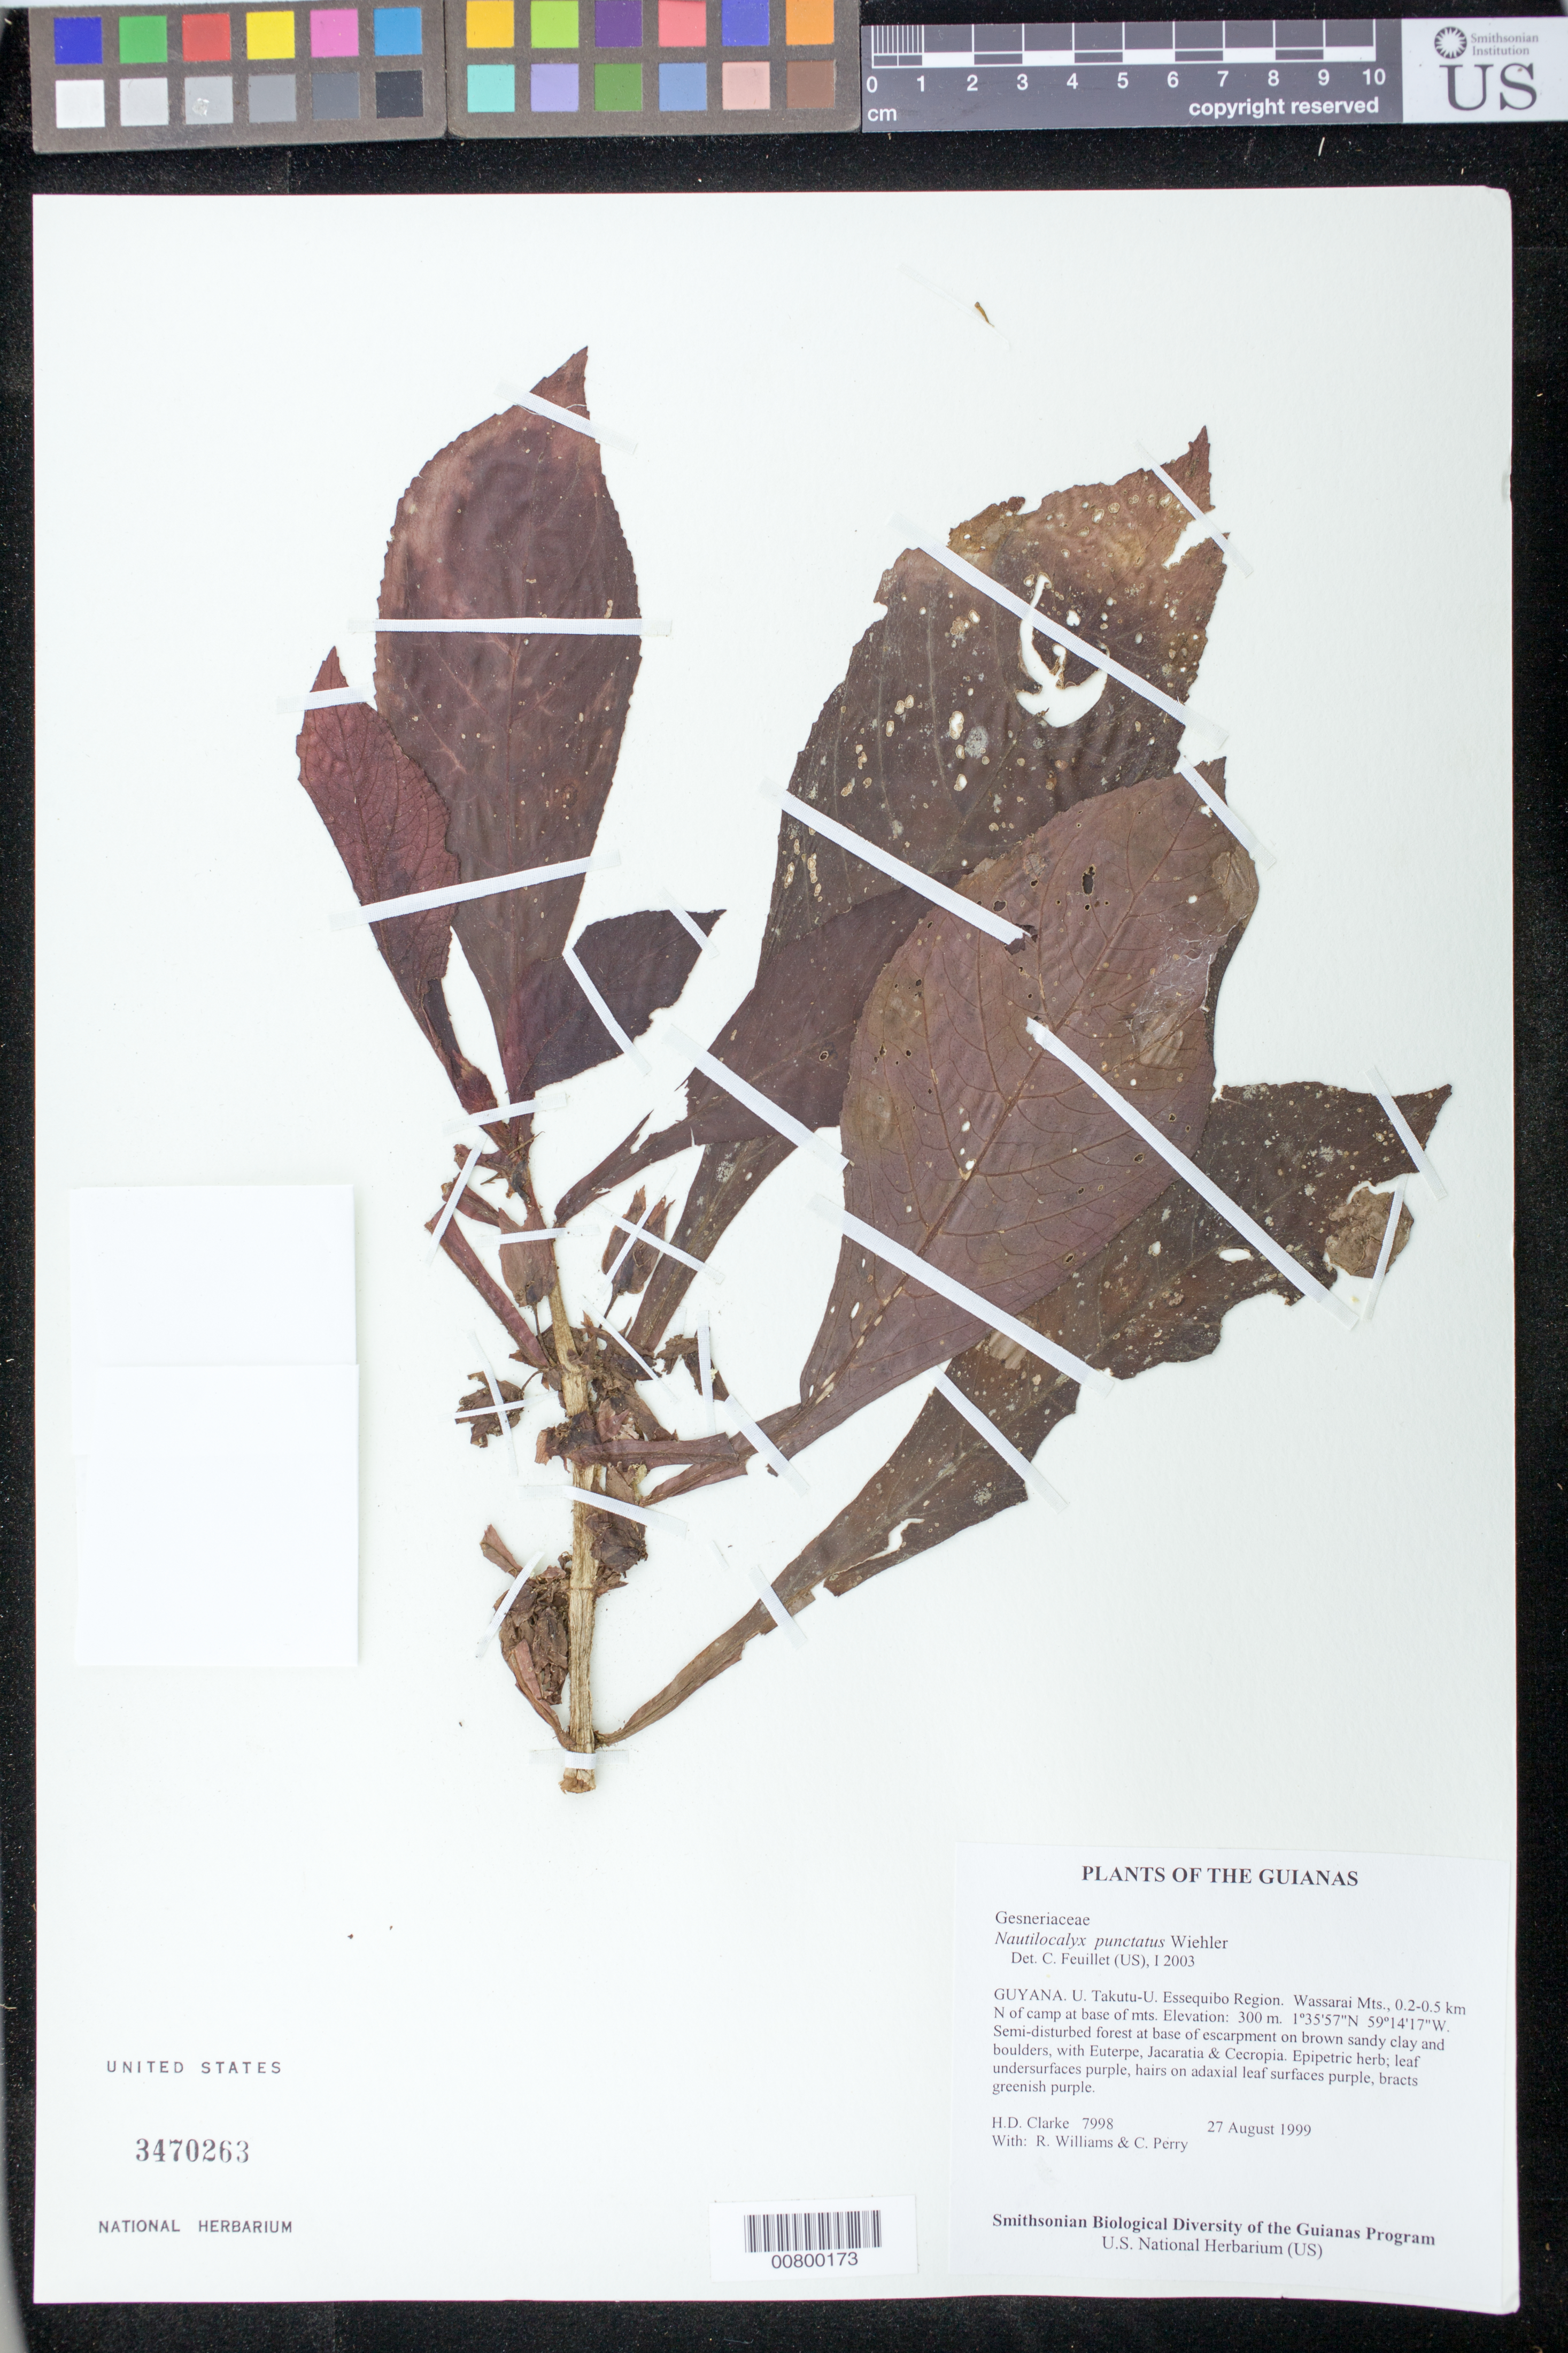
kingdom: Plantae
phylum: Tracheophyta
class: Magnoliopsida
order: Lamiales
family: Gesneriaceae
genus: Nautilocalyx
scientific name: Nautilocalyx punctatus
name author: Wiehler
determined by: Feuillet, C.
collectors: H. D. Clarke, R. Williams & C. Perry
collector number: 7998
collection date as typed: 27 August 1999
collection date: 1999-08-27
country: Guyana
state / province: U. Takutu-U. Essequibo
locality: Wassarai Mts., 0.2-0.5 km N of camp at base of mts.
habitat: Semi-disturbed forest at base of escarpment on brown sandy clay and boulders, with Euterpe, Jacaratia & Cecropia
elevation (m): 300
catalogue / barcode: US 3470263